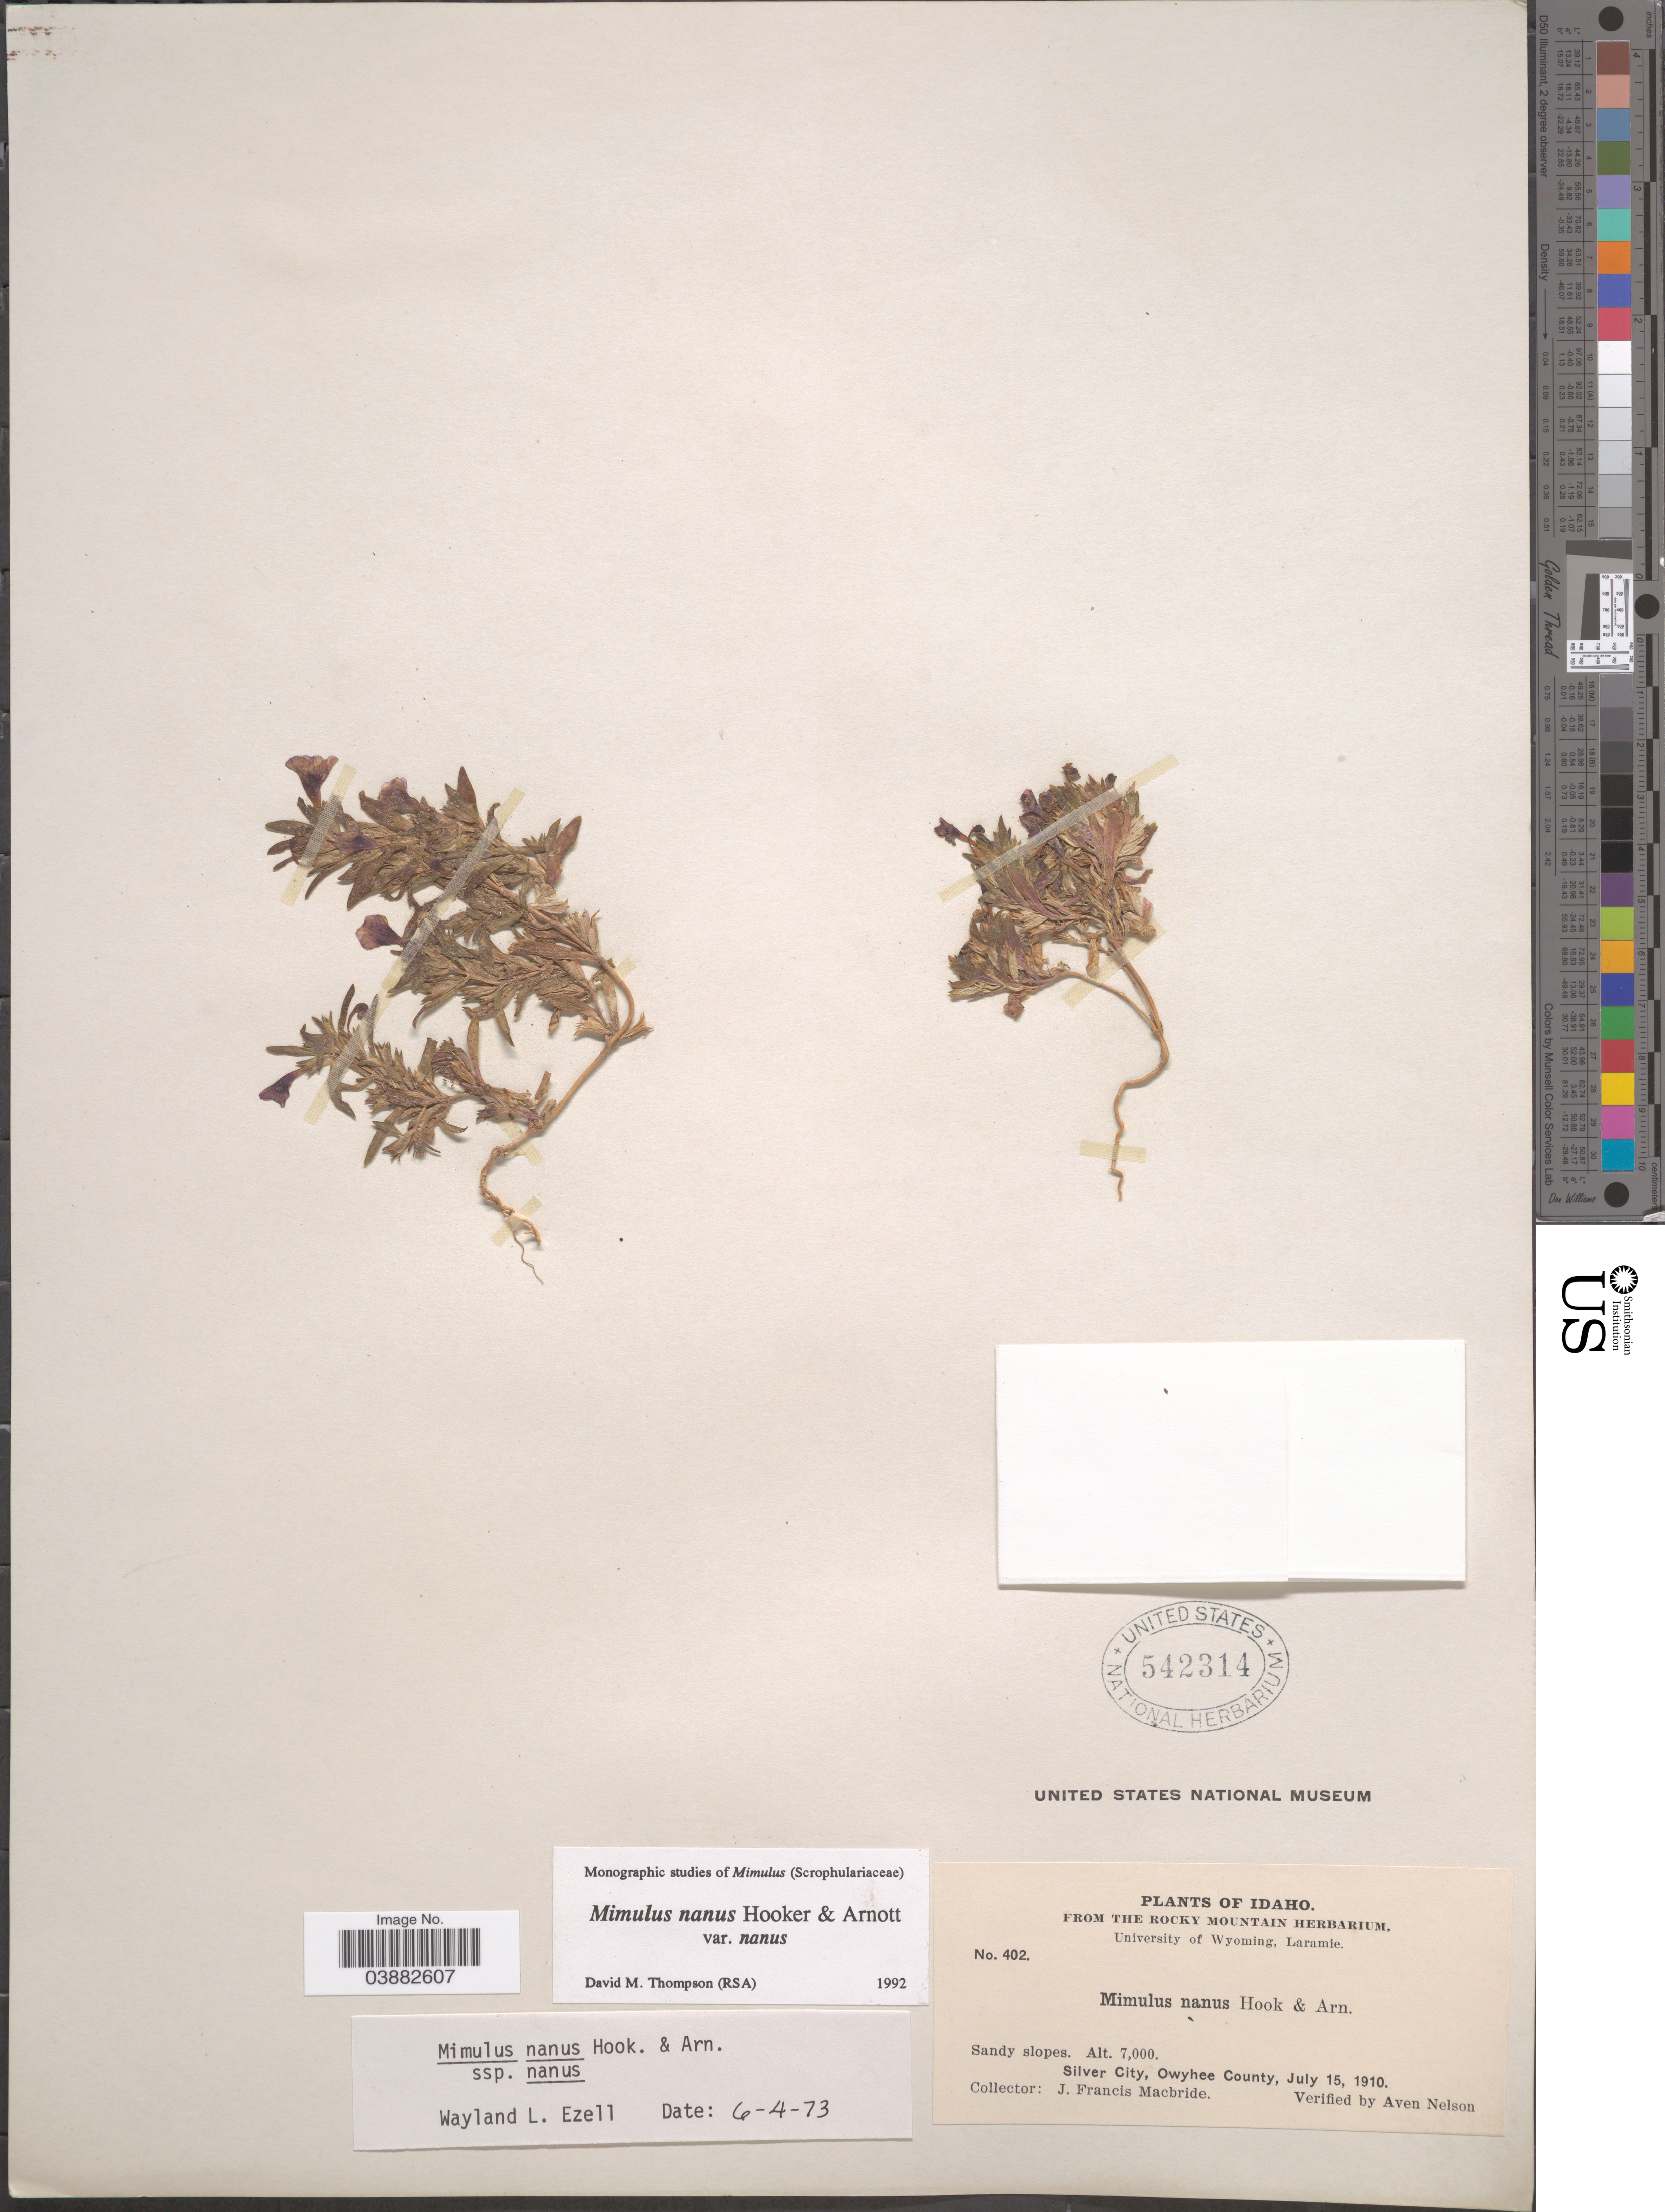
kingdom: Plantae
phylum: Tracheophyta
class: Magnoliopsida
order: Lamiales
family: Phrymaceae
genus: Mimulus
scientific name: Mimulus nanus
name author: Hook. & Arn.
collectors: J. F. Macbride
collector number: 402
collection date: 1910-07-15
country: United States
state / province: Idaho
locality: Silver City, Owyhee County.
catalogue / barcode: US 542314